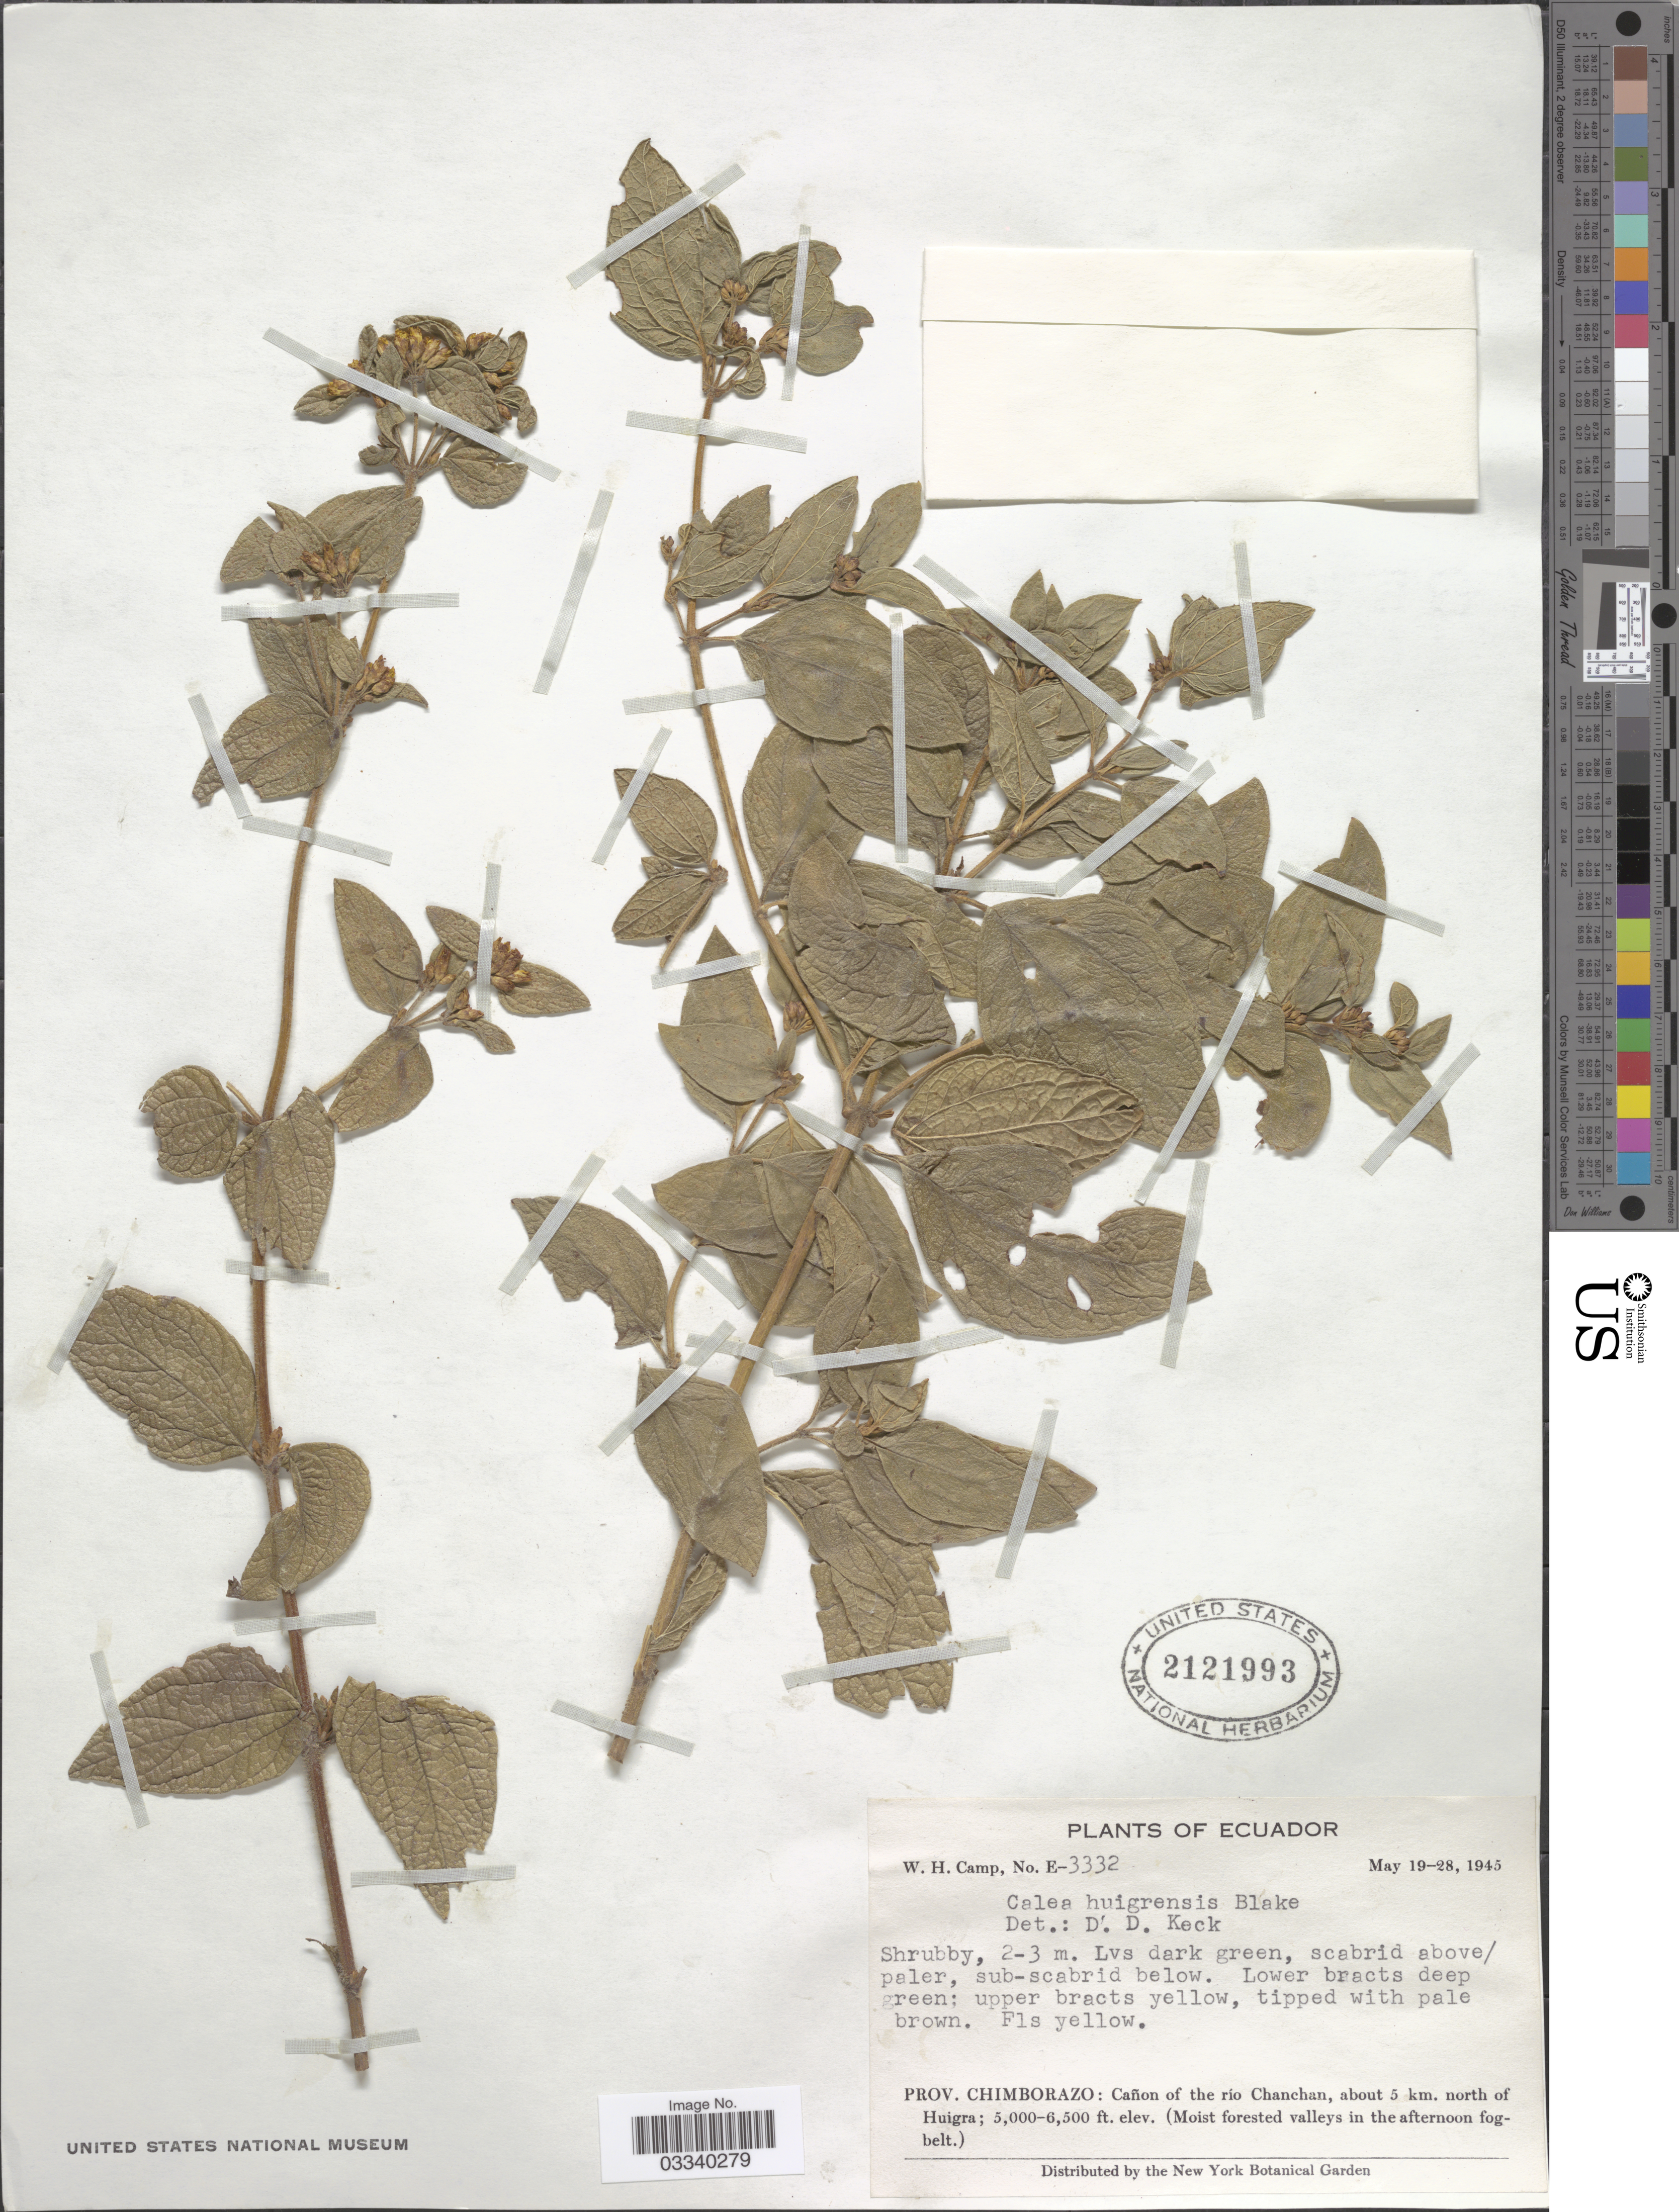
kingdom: Plantae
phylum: Tracheophyta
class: Magnoliopsida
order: Asterales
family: Asteraceae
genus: Calea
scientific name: Calea huigrensis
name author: S.F. Blake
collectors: W. H. Camp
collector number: E-3332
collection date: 1945-05-19/1945-05-28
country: Ecuador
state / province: Chimborazo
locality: Cañon of the río Chanchan, about 5 km. north of Huigra.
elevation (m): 1524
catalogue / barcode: US 2121993